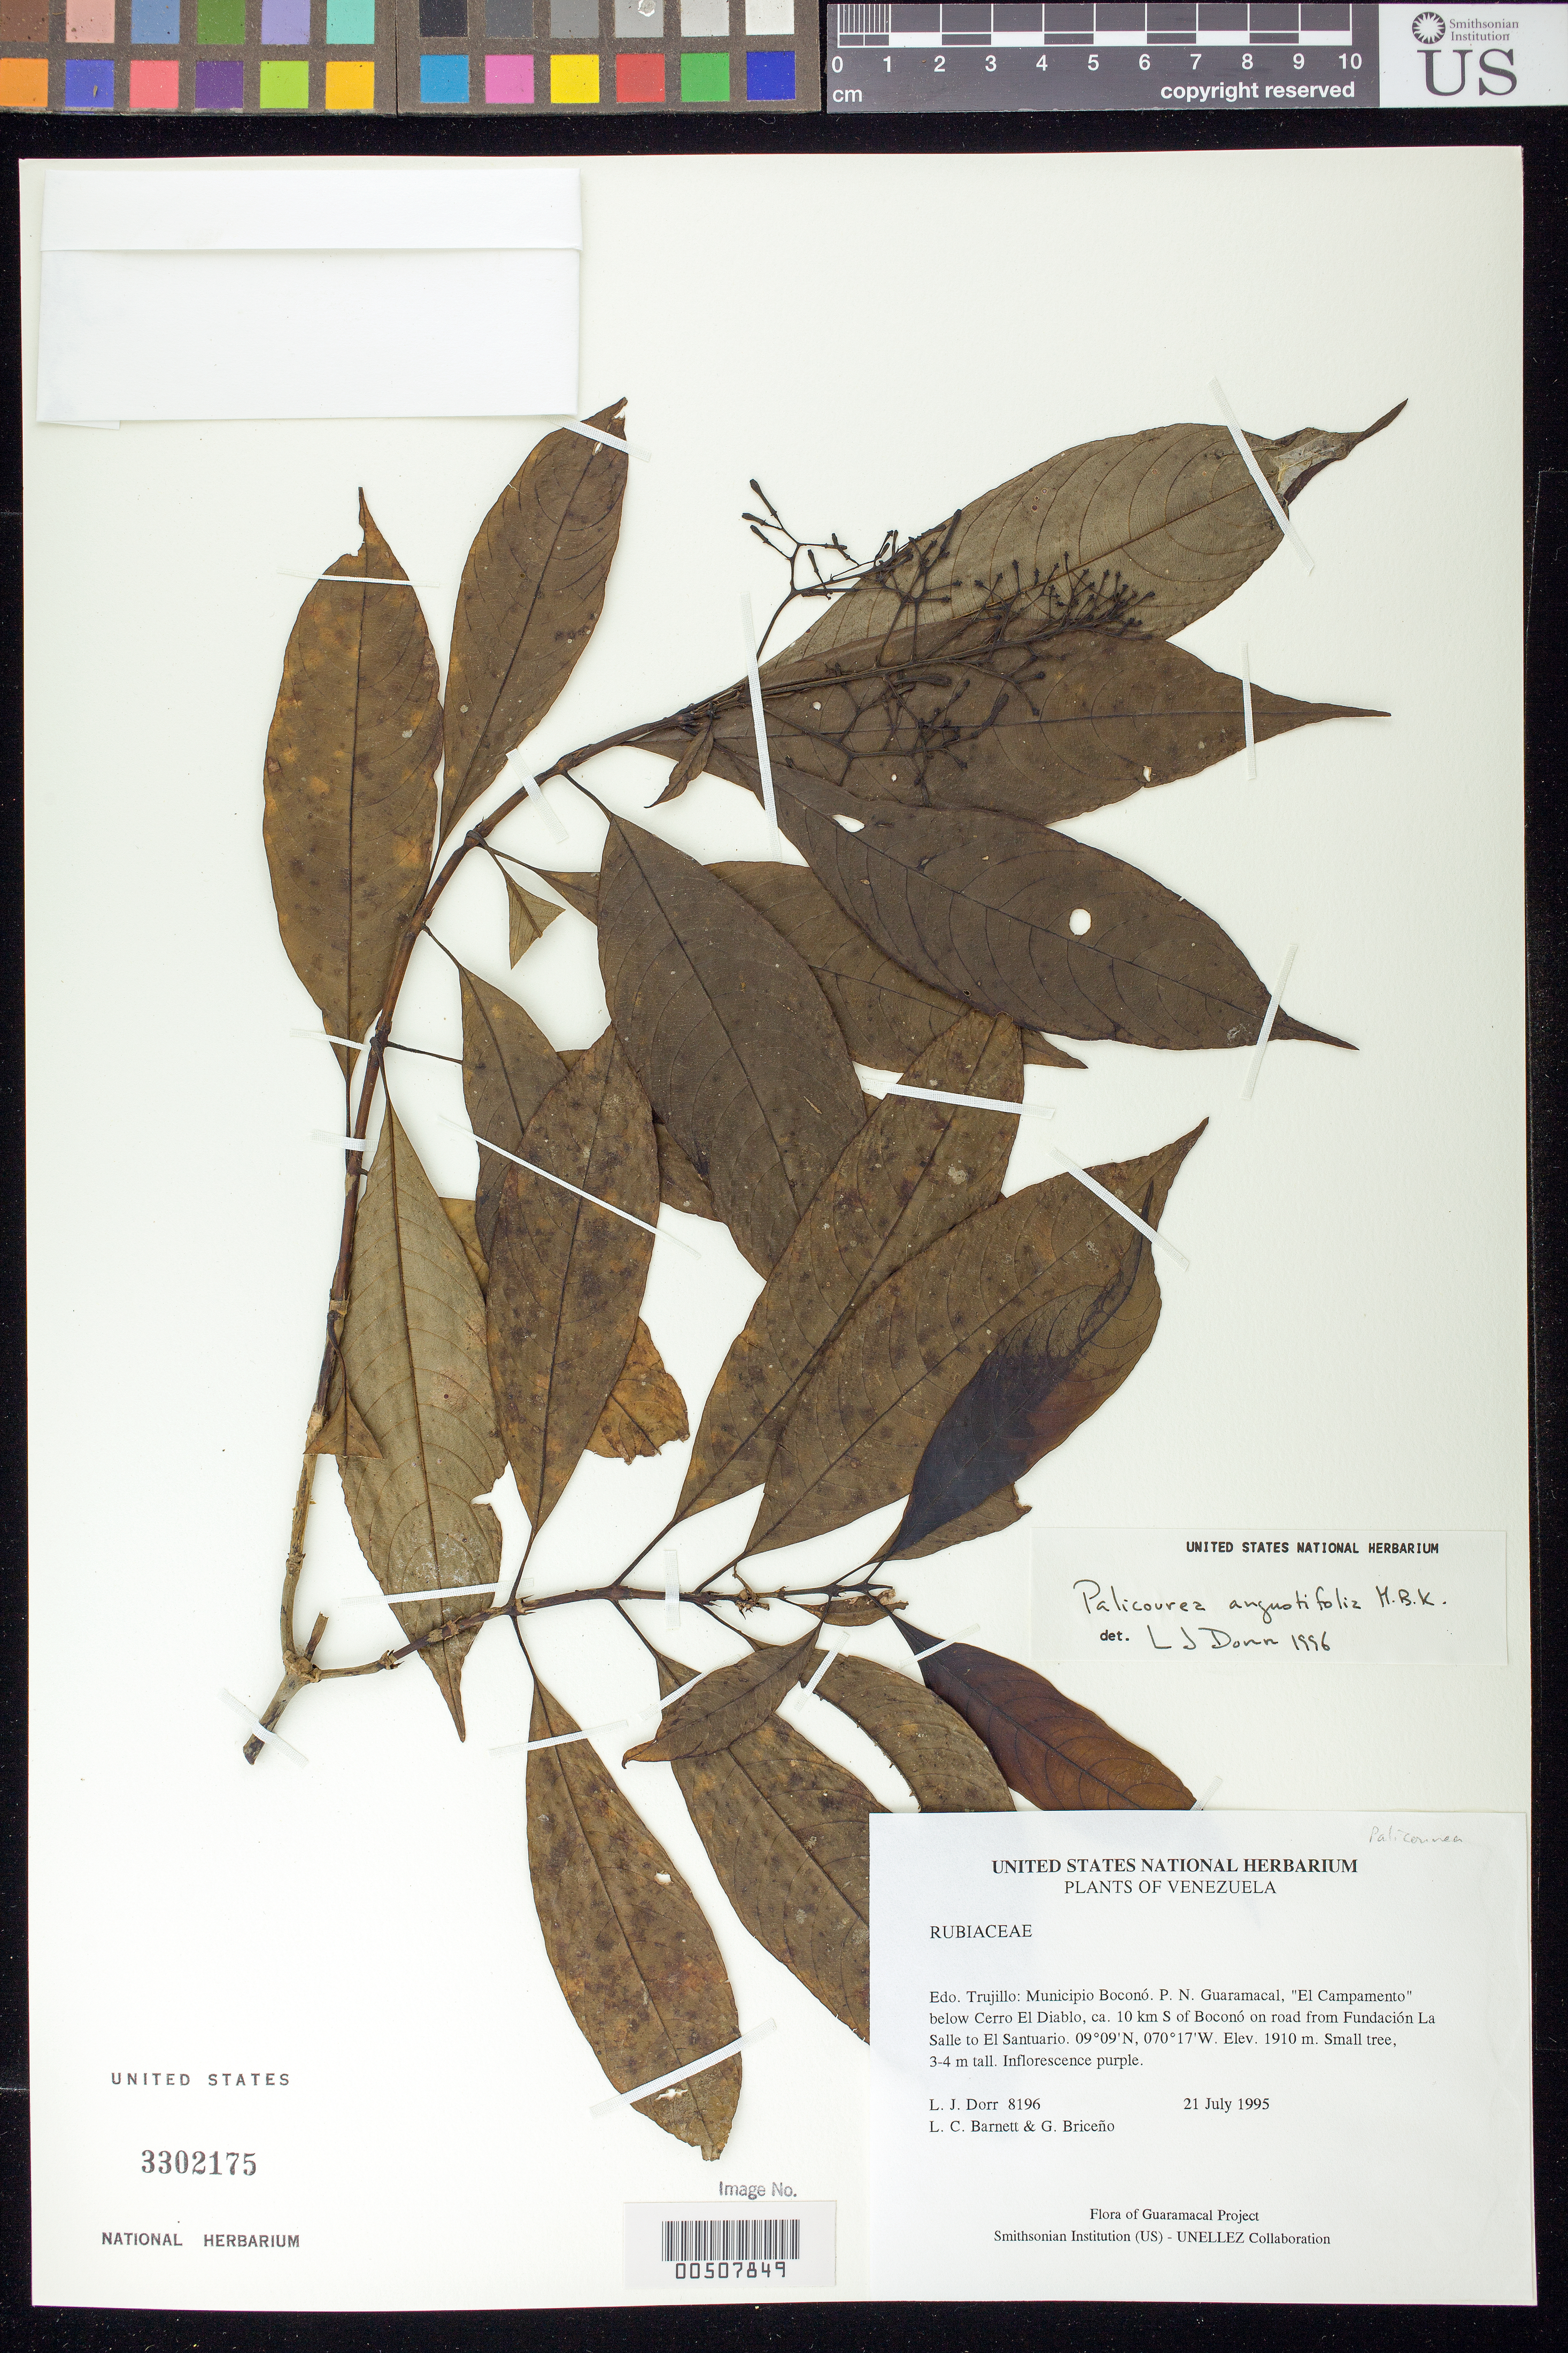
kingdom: Plantae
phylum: Tracheophyta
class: Magnoliopsida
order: Gentianales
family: Rubiaceae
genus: Palicourea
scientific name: Palicourea angustifolia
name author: Kunth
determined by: Dorr, L. J., (BOT), Smithsonian Institution - National Museum of Natural History (UNITED STATES)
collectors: L. J. Dorr, L. C. Barnett & G. Briceño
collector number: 8196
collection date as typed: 21 Jul 1995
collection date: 1995-07-21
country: Venezuela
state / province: Trujillo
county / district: Boconó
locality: Parque Nacional Guaramacal, "El Campamento" below Cerro El Diablo, ca. 10 km S of Boconó on road from Fundación La Salle to El Santuario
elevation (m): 1910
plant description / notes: MO, PORT, US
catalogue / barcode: US 3302175